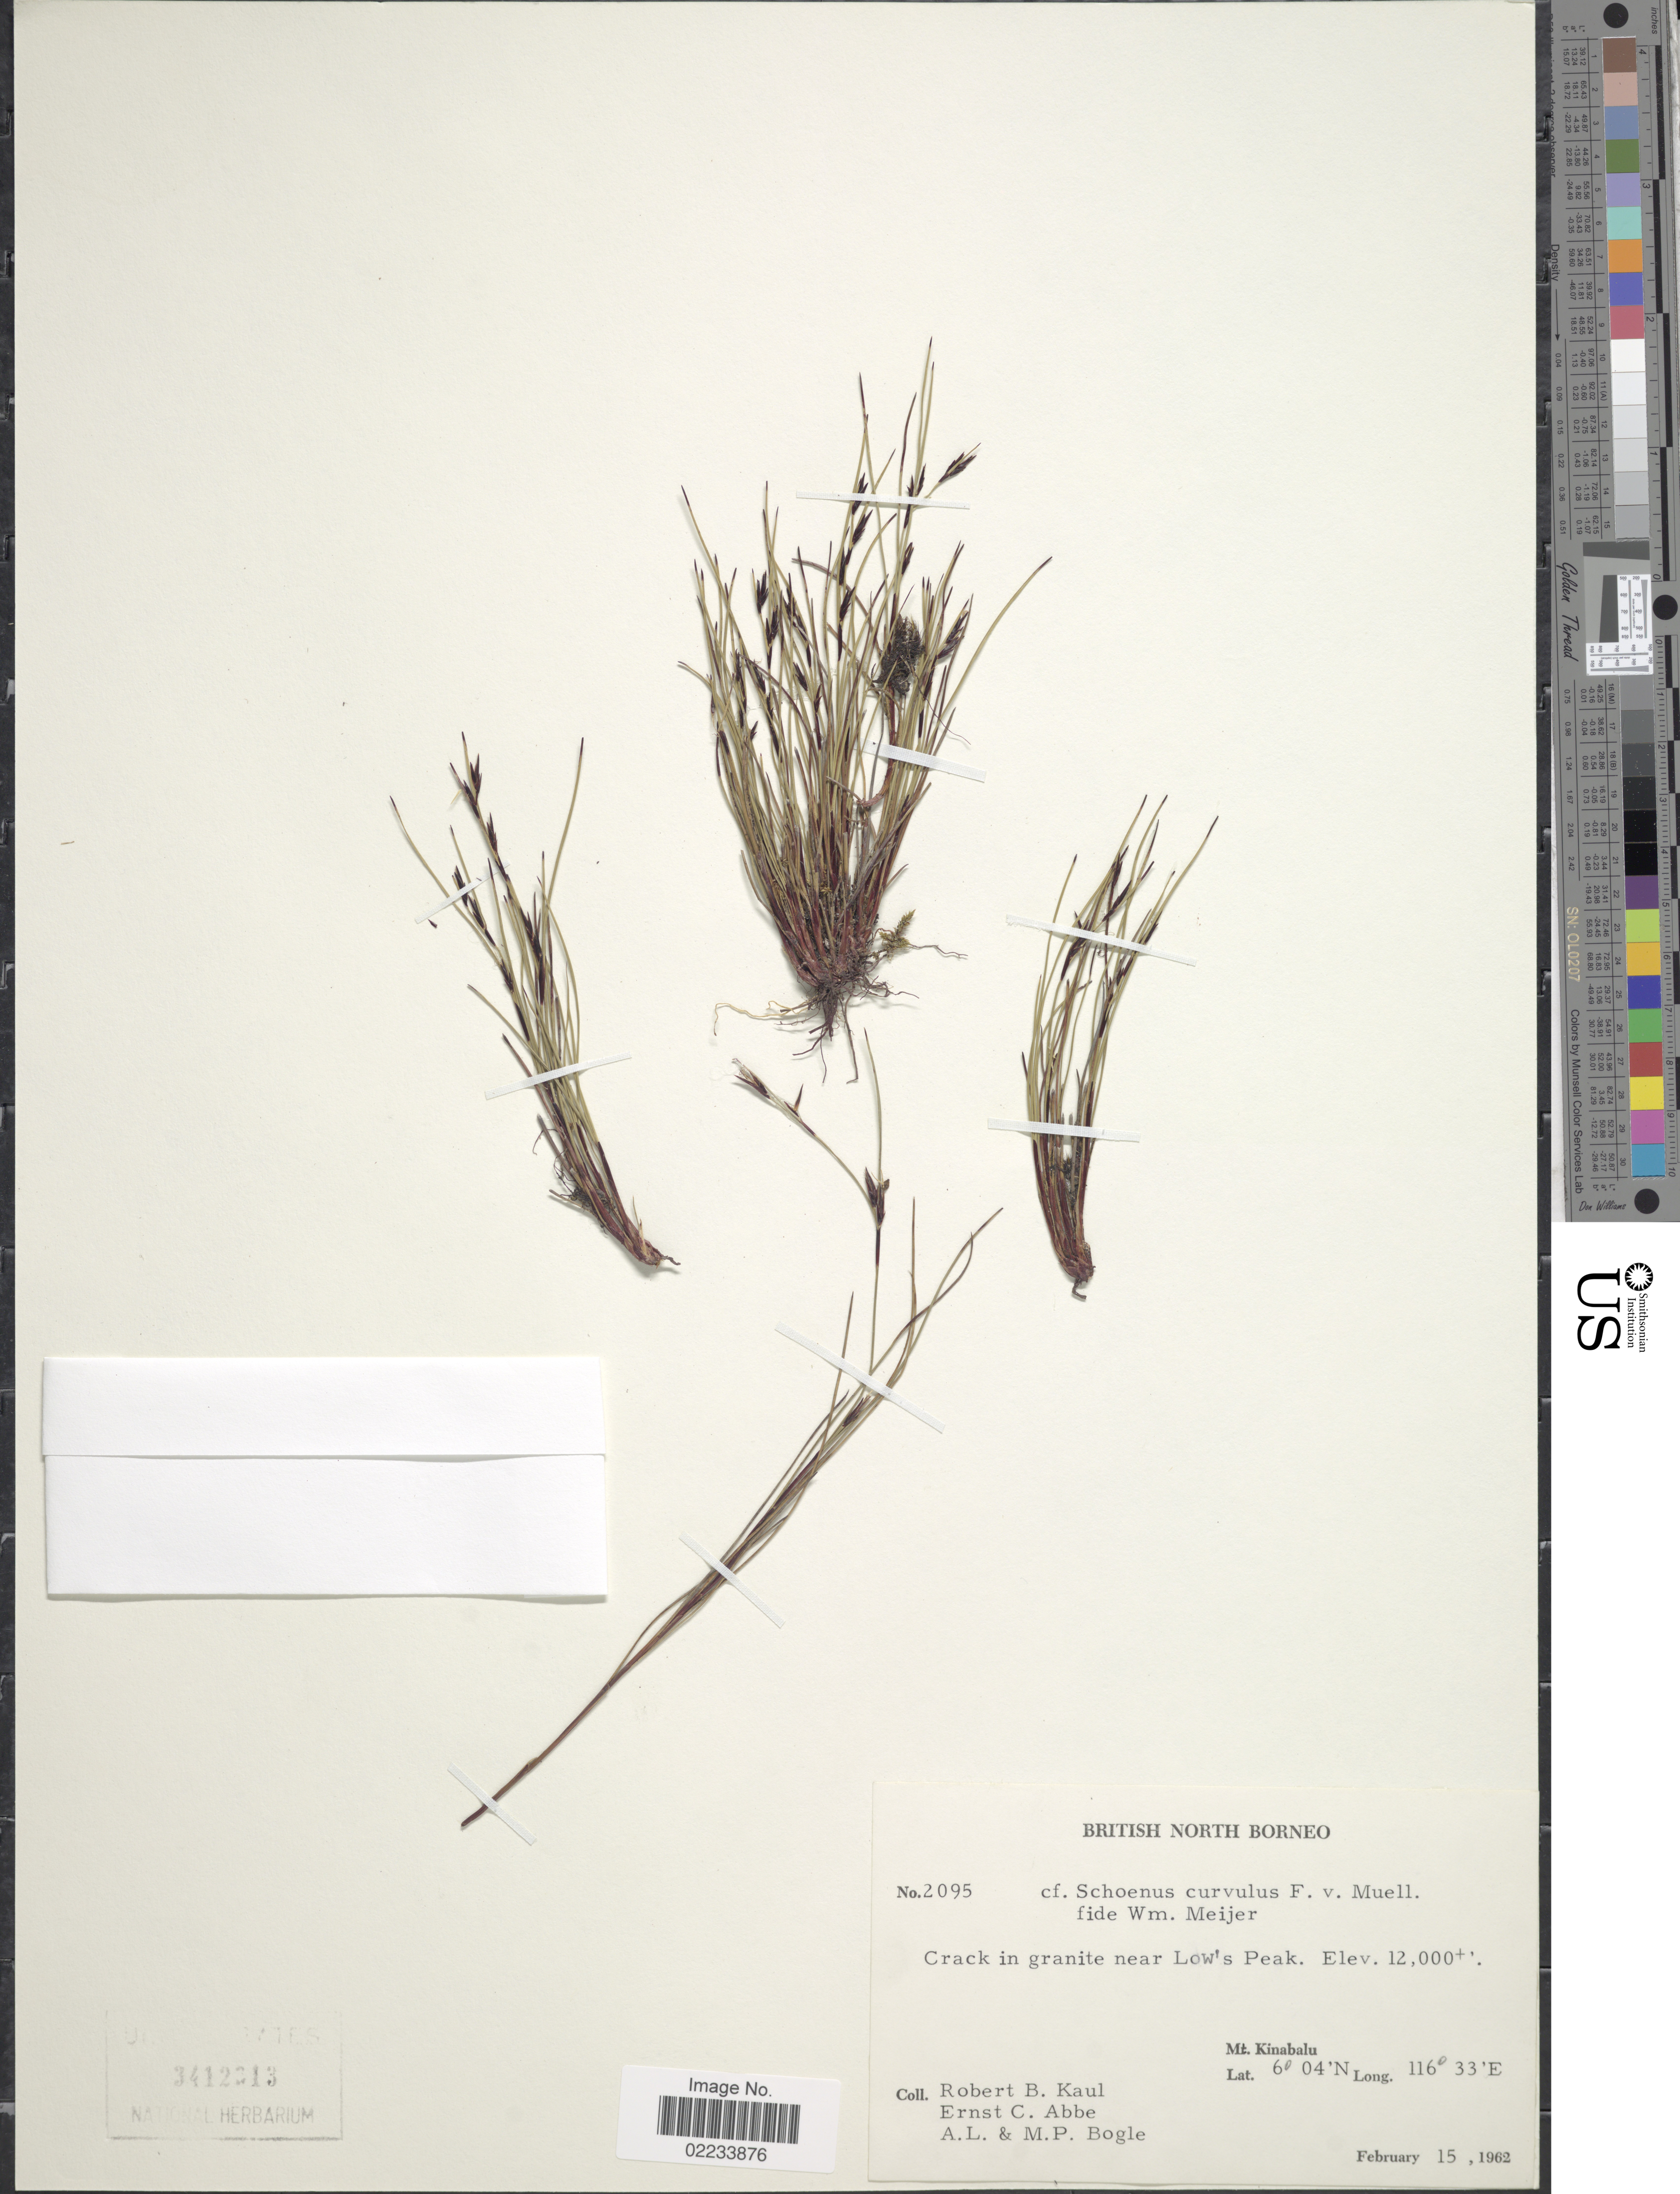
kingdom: Plantae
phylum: Tracheophyta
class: Liliopsida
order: Poales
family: Cyperaceae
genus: Schoenus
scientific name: Schoenus curvulus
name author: F. Muell.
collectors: R. Kaul, E. C. Abbe, Bogle, A.L. & M. Bogle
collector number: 2095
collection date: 1962-02-15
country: Malaysia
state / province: Sabah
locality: Crack in granite near Low's Peak, Mt Kinabalu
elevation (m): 3658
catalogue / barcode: US 3412313